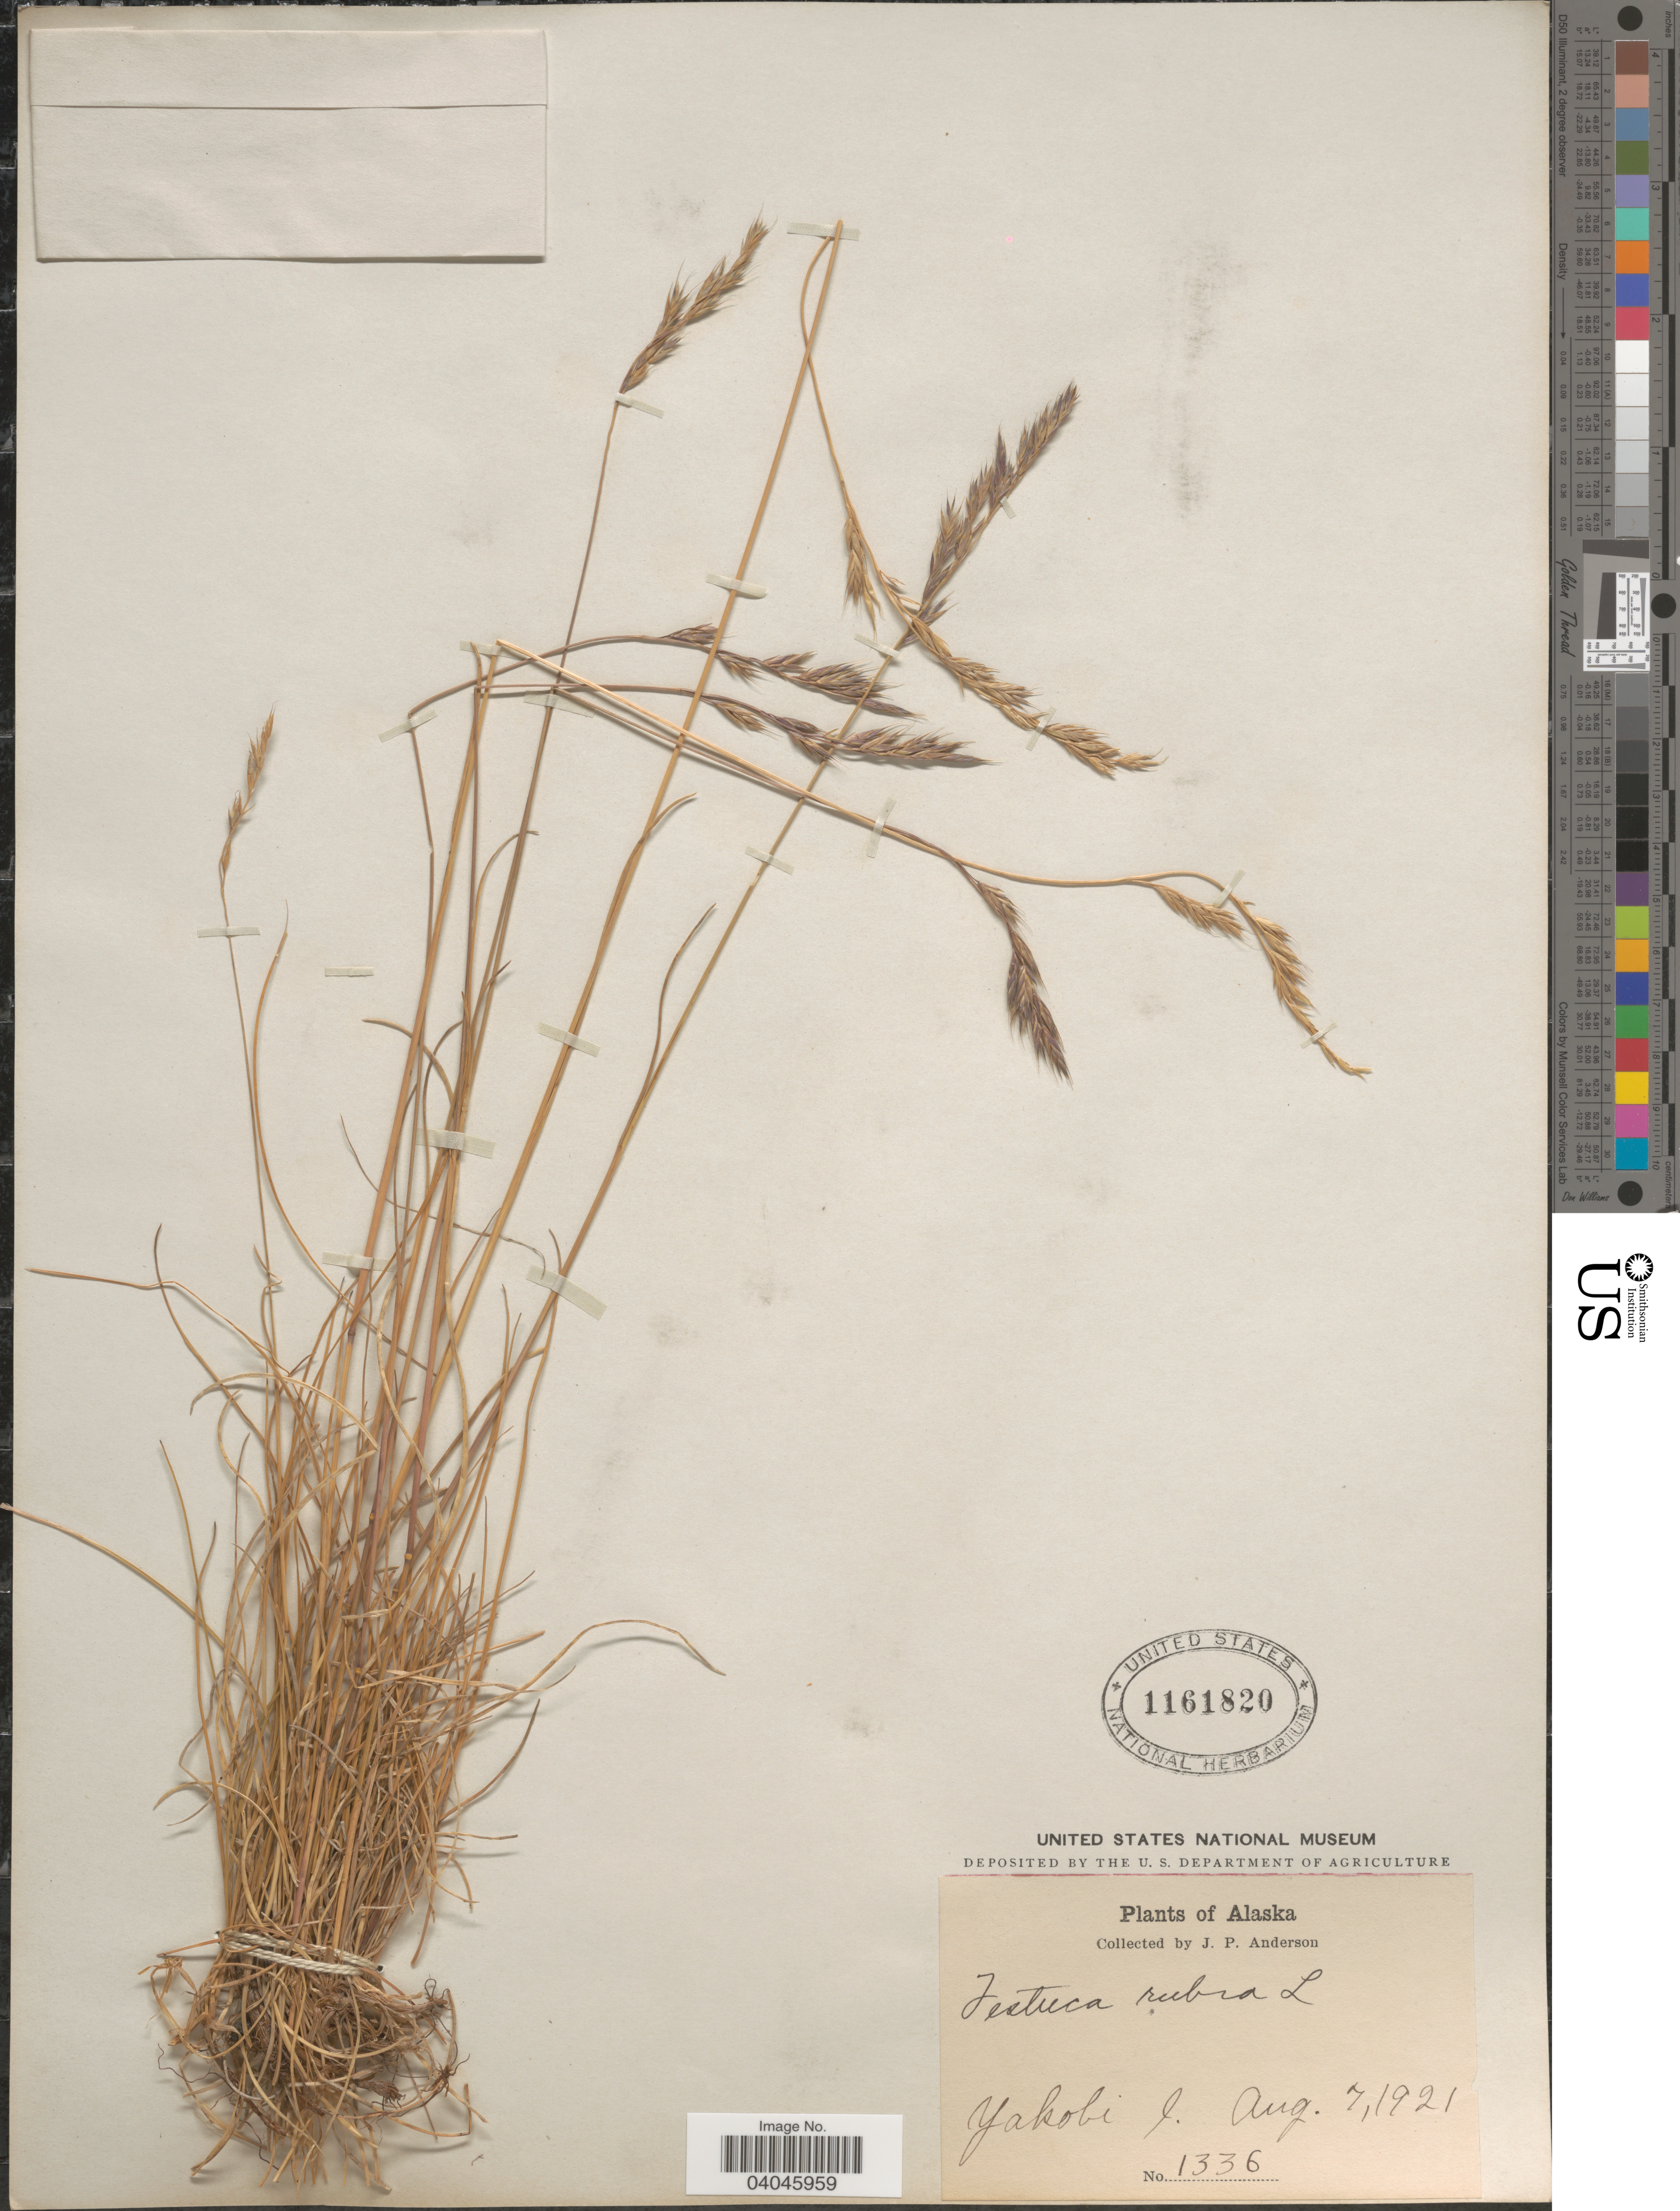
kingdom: Plantae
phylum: Tracheophyta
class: Liliopsida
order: Poales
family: Poaceae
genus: Festuca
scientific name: Festuca rubra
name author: L.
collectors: J. P. Anderson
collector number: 1336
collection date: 1921-08-07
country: United States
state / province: Alaska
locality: Yakobi I.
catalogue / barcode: US 1161820